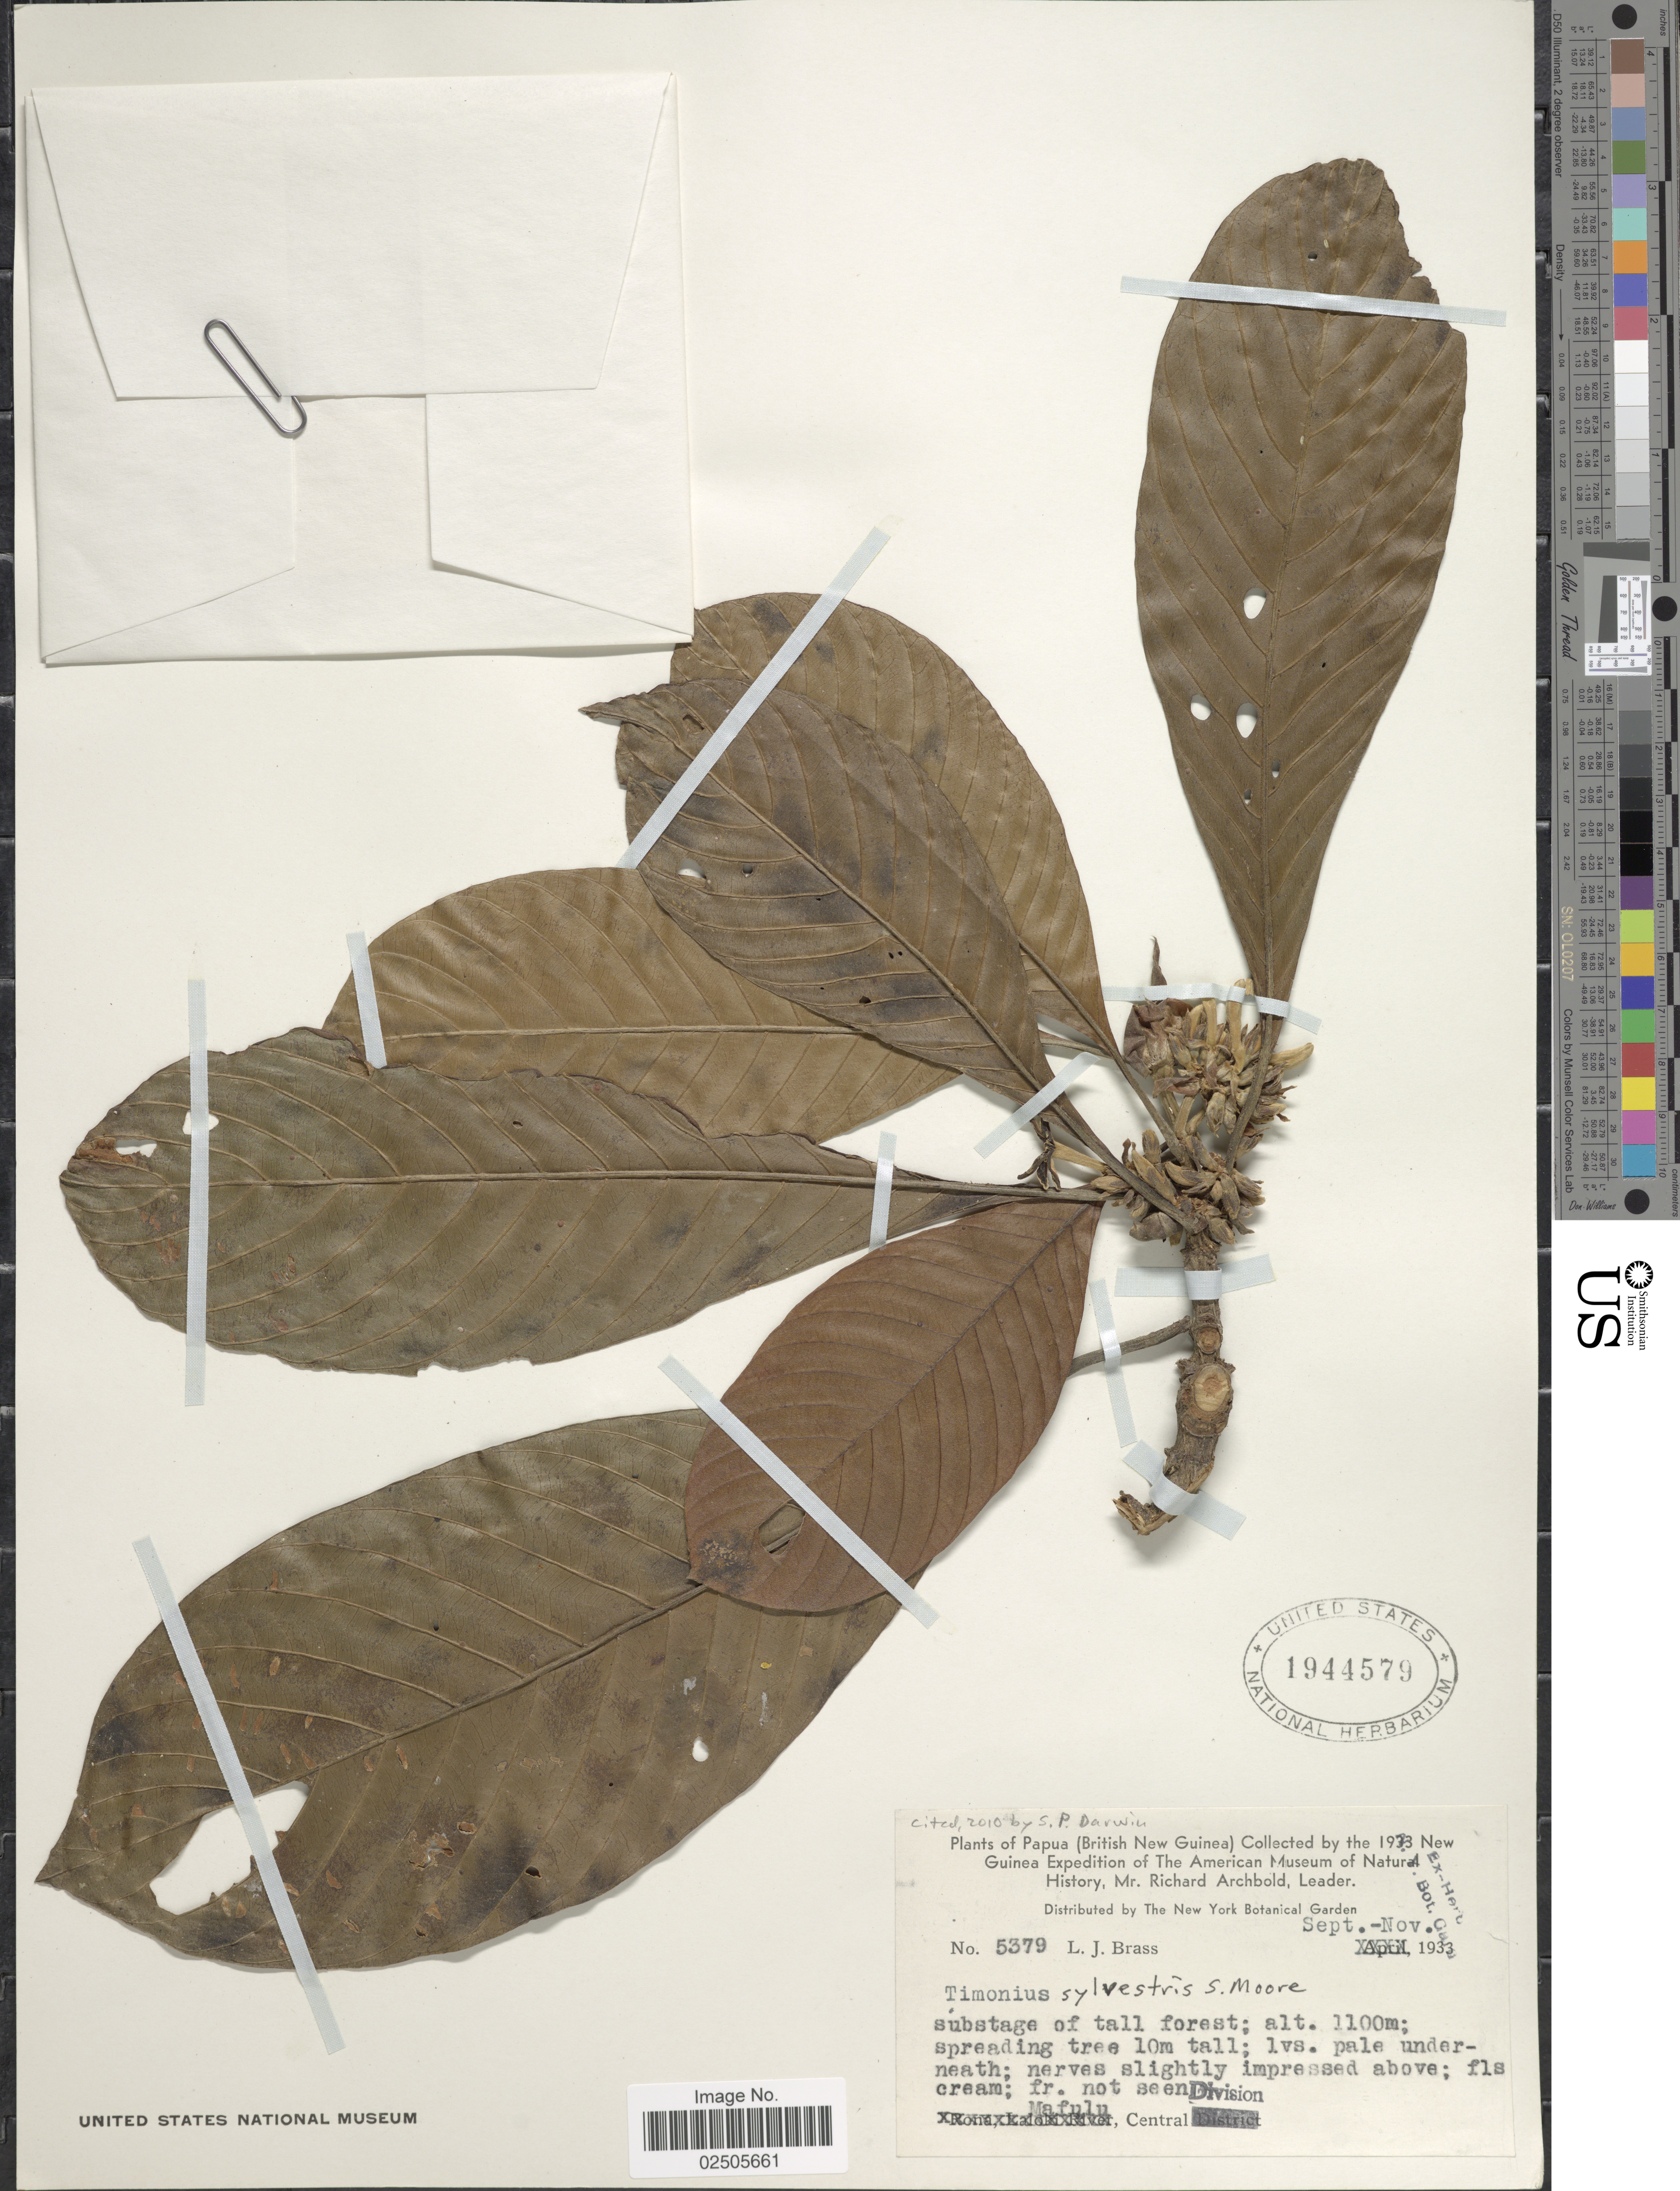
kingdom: Plantae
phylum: Tracheophyta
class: Magnoliopsida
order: Gentianales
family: Rubiaceae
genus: Timonius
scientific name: Timonius sylvestris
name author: S. Moore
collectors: L. J. Brass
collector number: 5379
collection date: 1933-09/1933-11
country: Papua New Guinea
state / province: Central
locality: Papua (British New Guinea) Mafulu, Central Division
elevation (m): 1100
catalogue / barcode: US 1944579